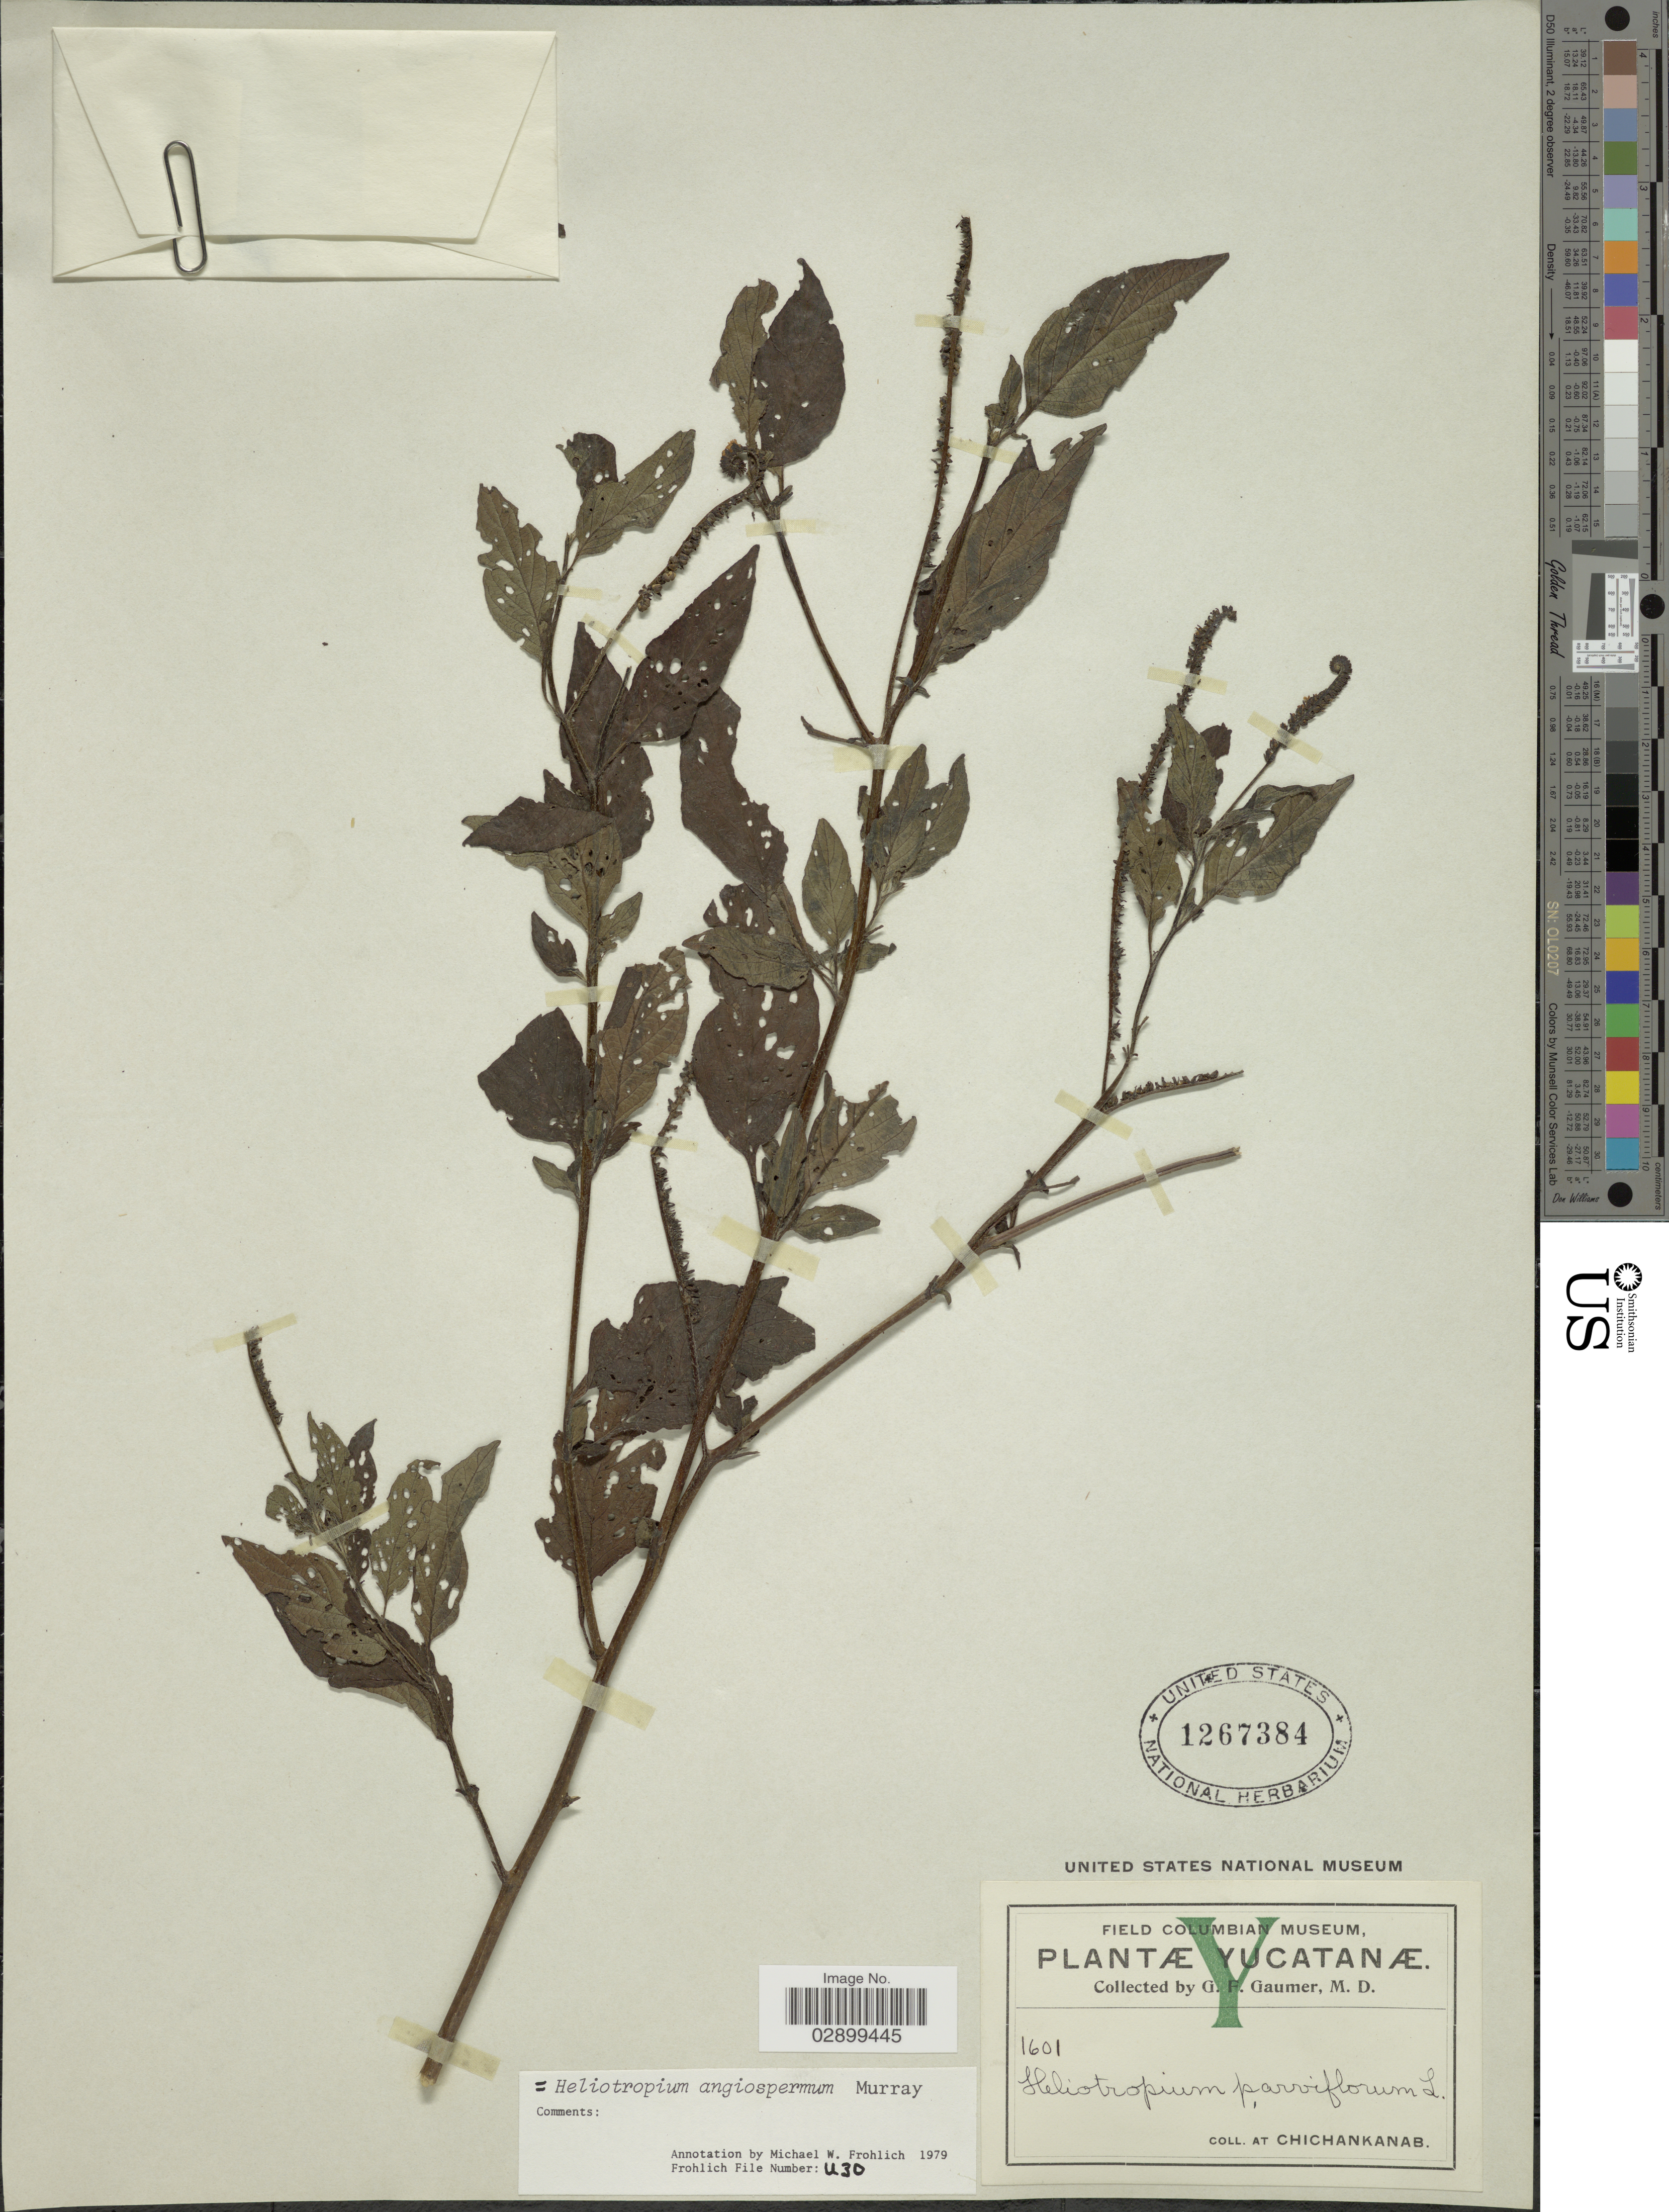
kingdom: Plantae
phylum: Tracheophyta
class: Magnoliopsida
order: Boraginales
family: Heliotropiaceae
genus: Heliotropium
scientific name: Heliotropium angiospermum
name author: Murray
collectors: G. F. Gaumer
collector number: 1601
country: Mexico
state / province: Yucatán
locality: At Chichankanab.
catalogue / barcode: US 1267384